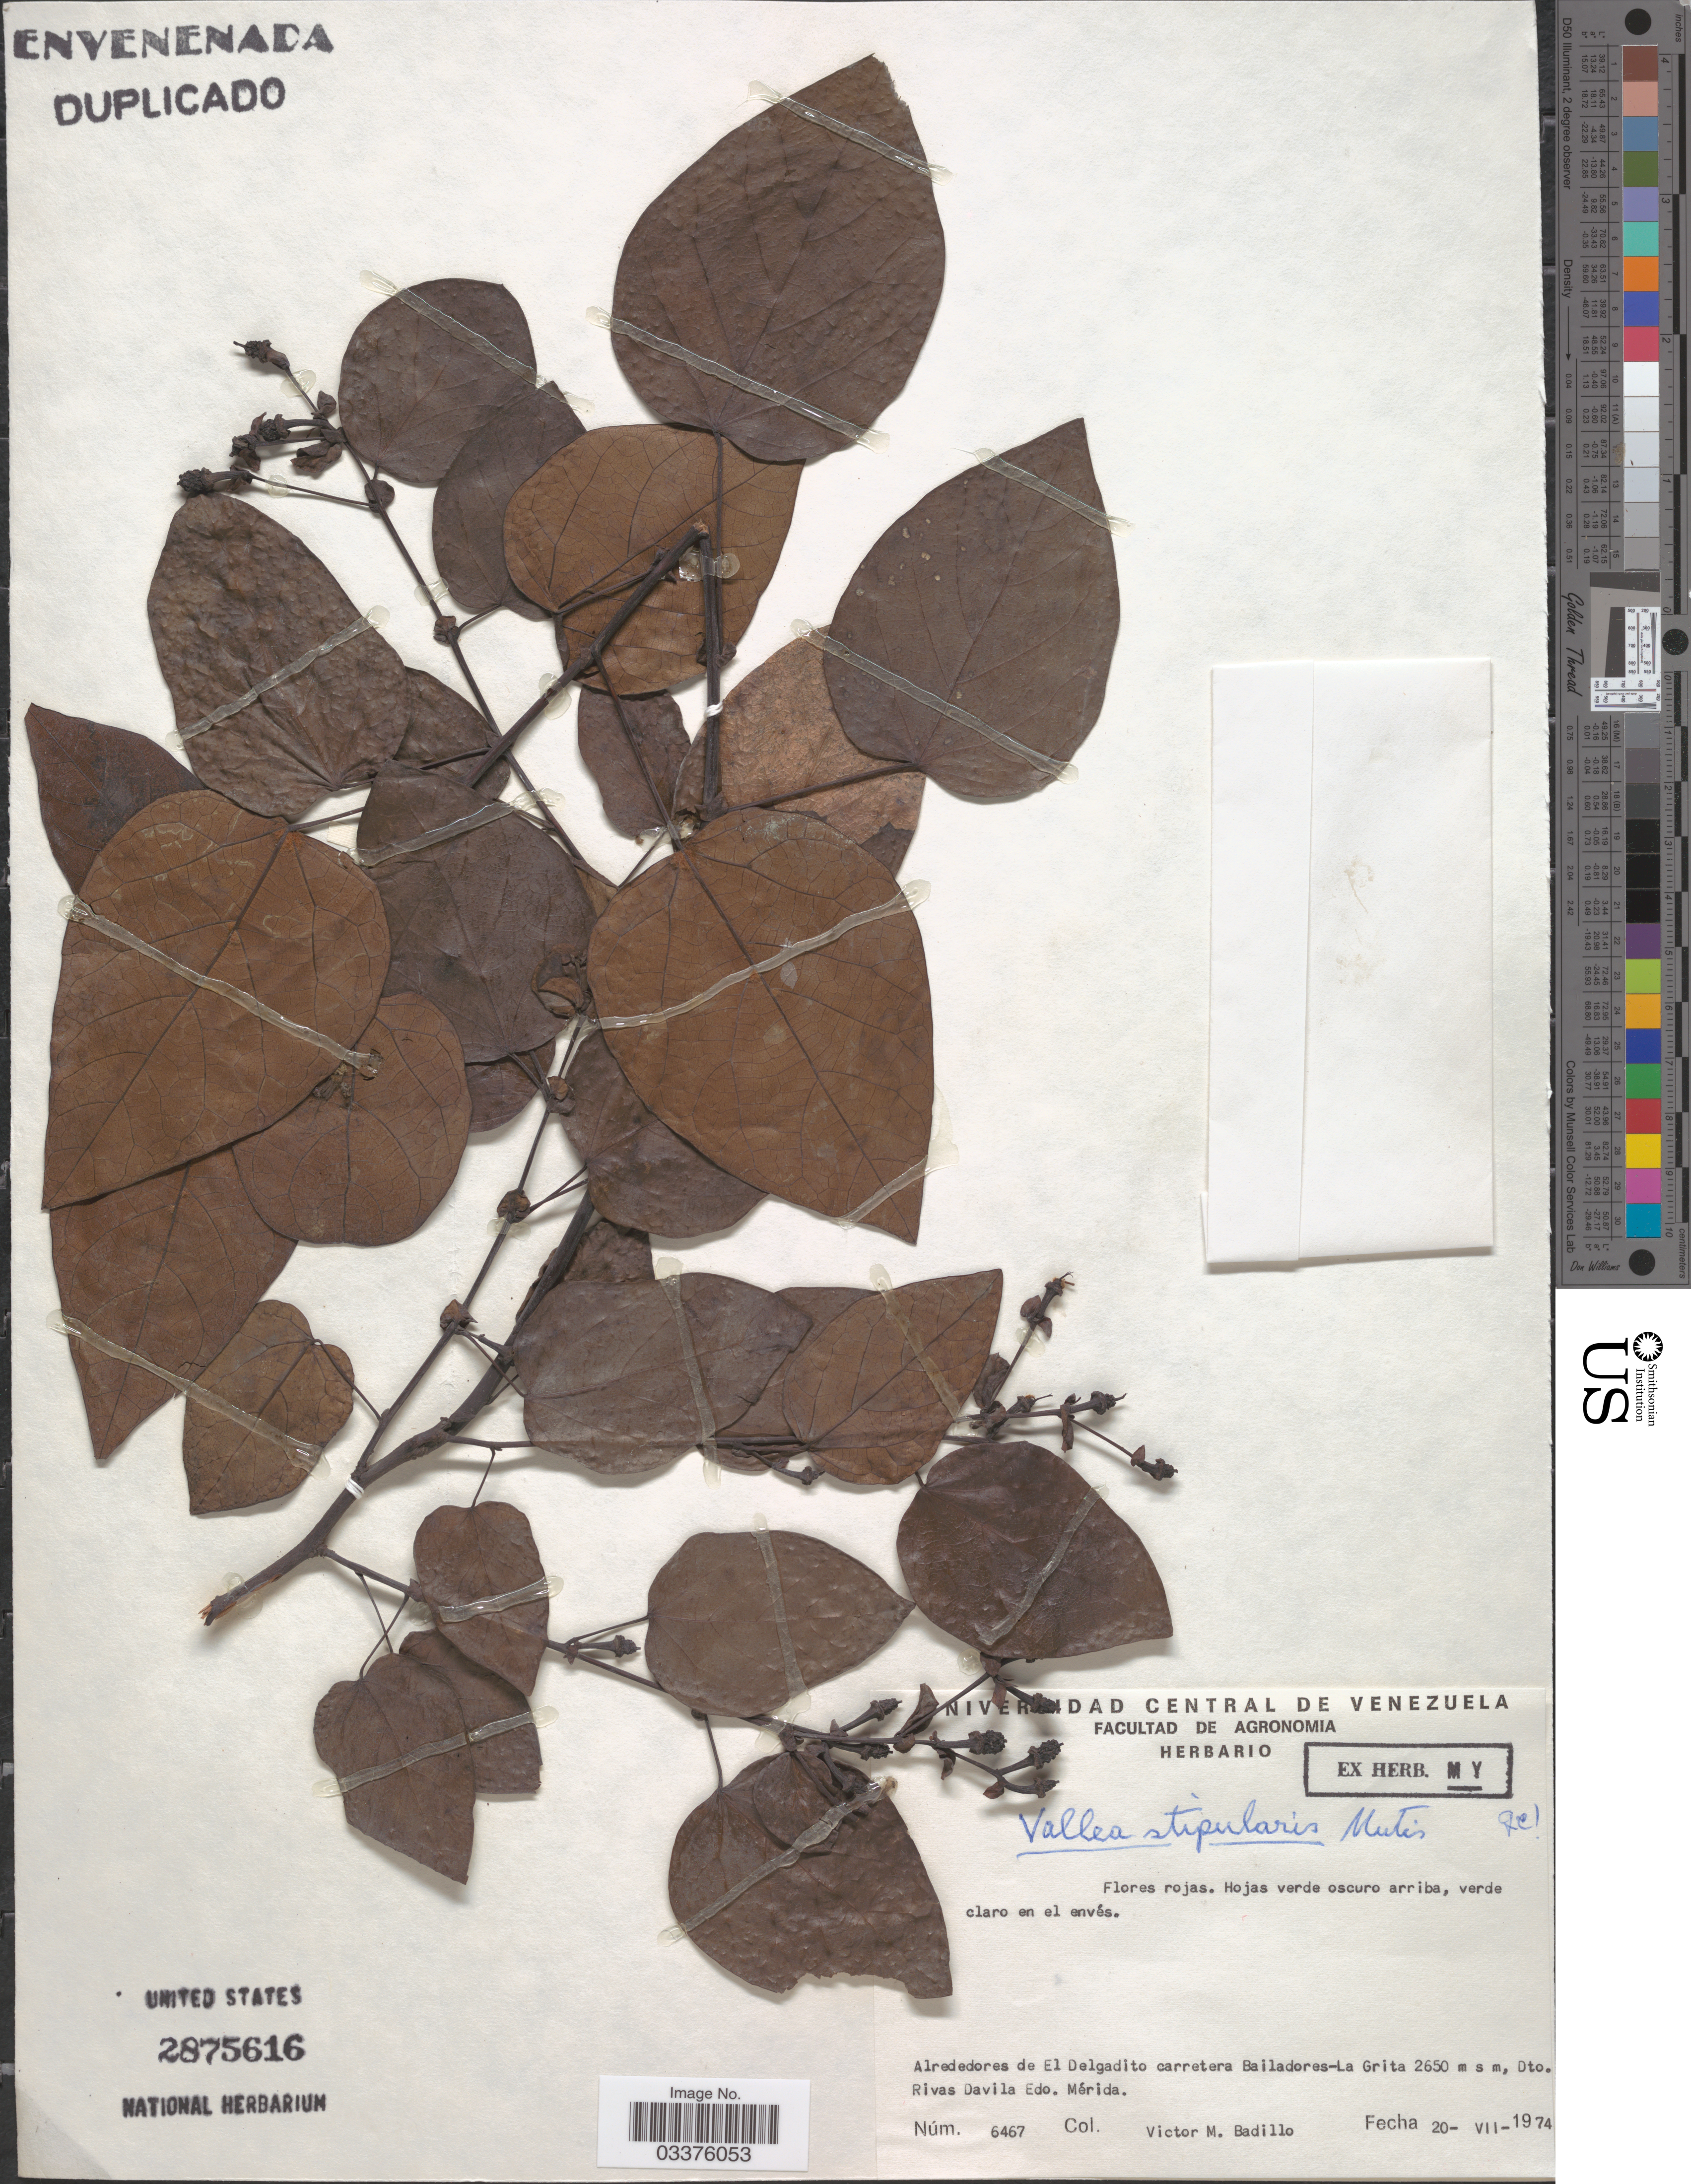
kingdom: Plantae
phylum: Tracheophyta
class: Magnoliopsida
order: Oxalidales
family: Elaeocarpaceae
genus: Vallea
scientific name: Vallea stipularis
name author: L. f.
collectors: V. Badillo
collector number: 6467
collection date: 1974-07-20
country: Venezuela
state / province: Mérida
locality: Alrededores de El Delgadito carretera Bailadores-La Grita. Dto. Rivas Davila.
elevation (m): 2650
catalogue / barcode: US 2875616